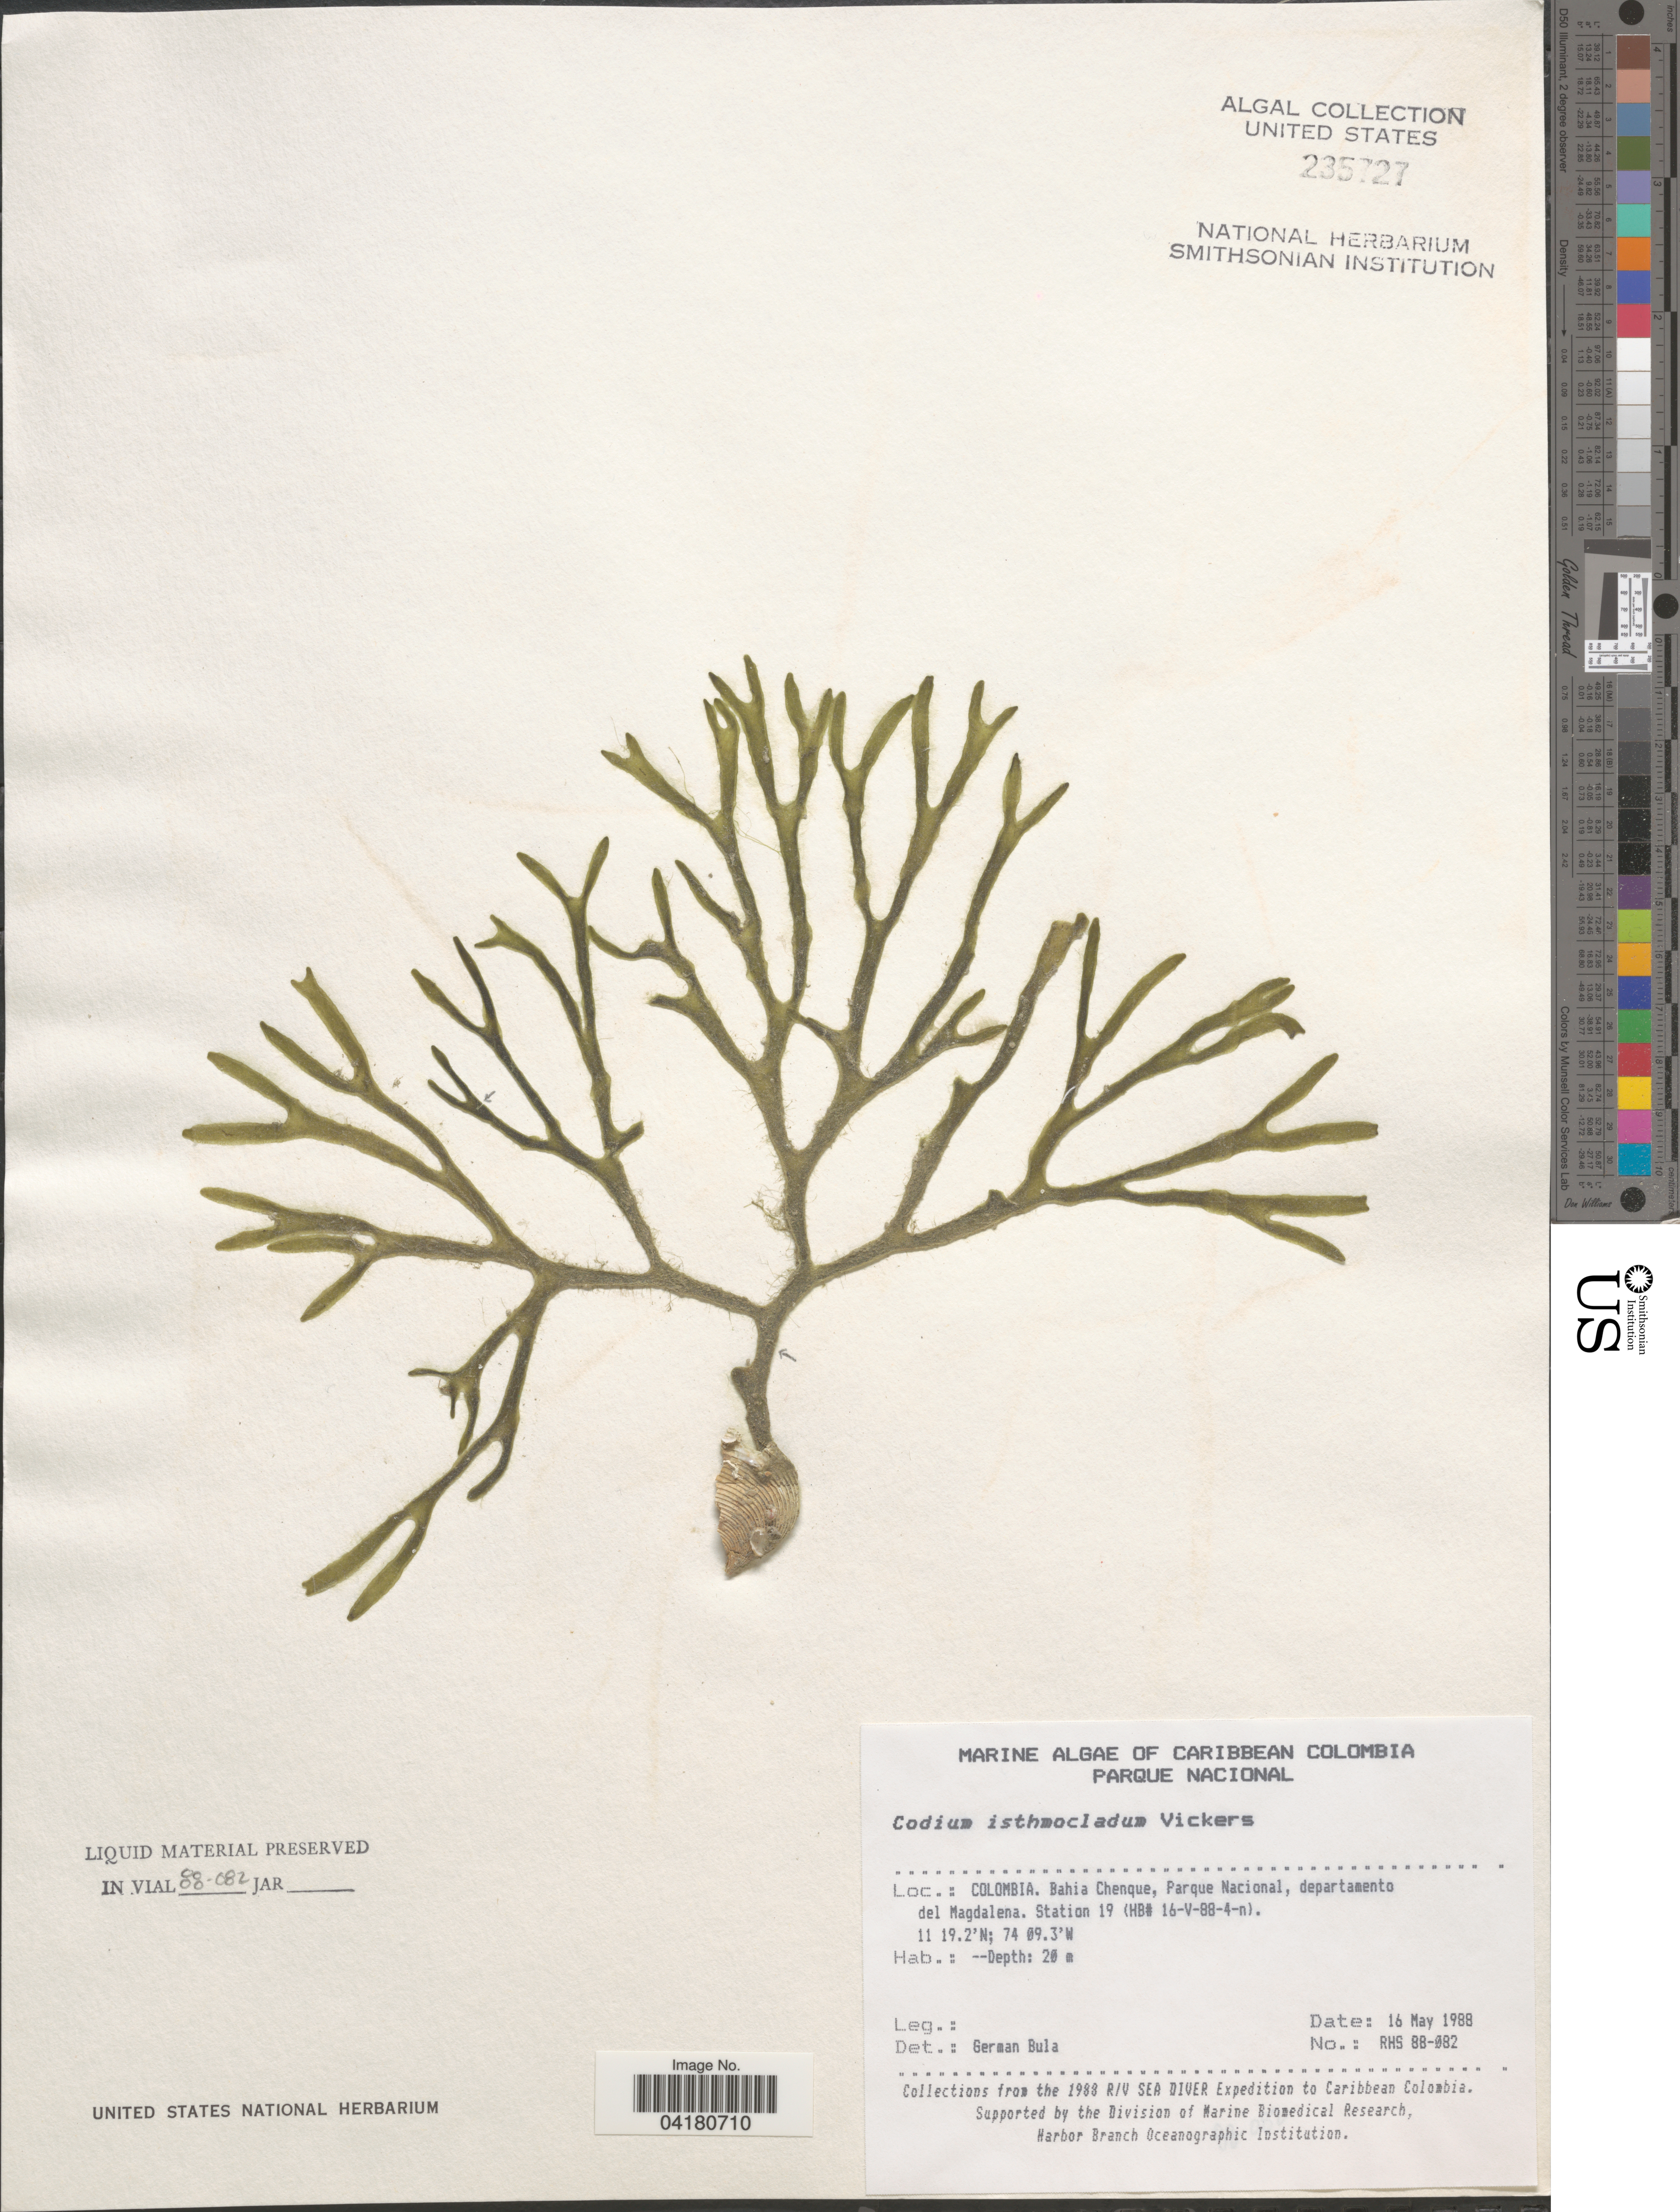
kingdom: Plantae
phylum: Chlorophyta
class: Ulvophyceae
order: Bryopsidales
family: Codiaceae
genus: Codium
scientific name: Codium isthmocladum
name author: Vickers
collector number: RHS88-082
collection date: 1988-05-16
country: Colombia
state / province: Magdalena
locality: Caribbean Colombia. Bahia Chenque, Parque Nacional, departamento del Magdalena. Station 19 (HB# 16-V-88-4-n). The 1988 R/V Sea Diver Expedition to Caribbean Colombia.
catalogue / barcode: US 235727